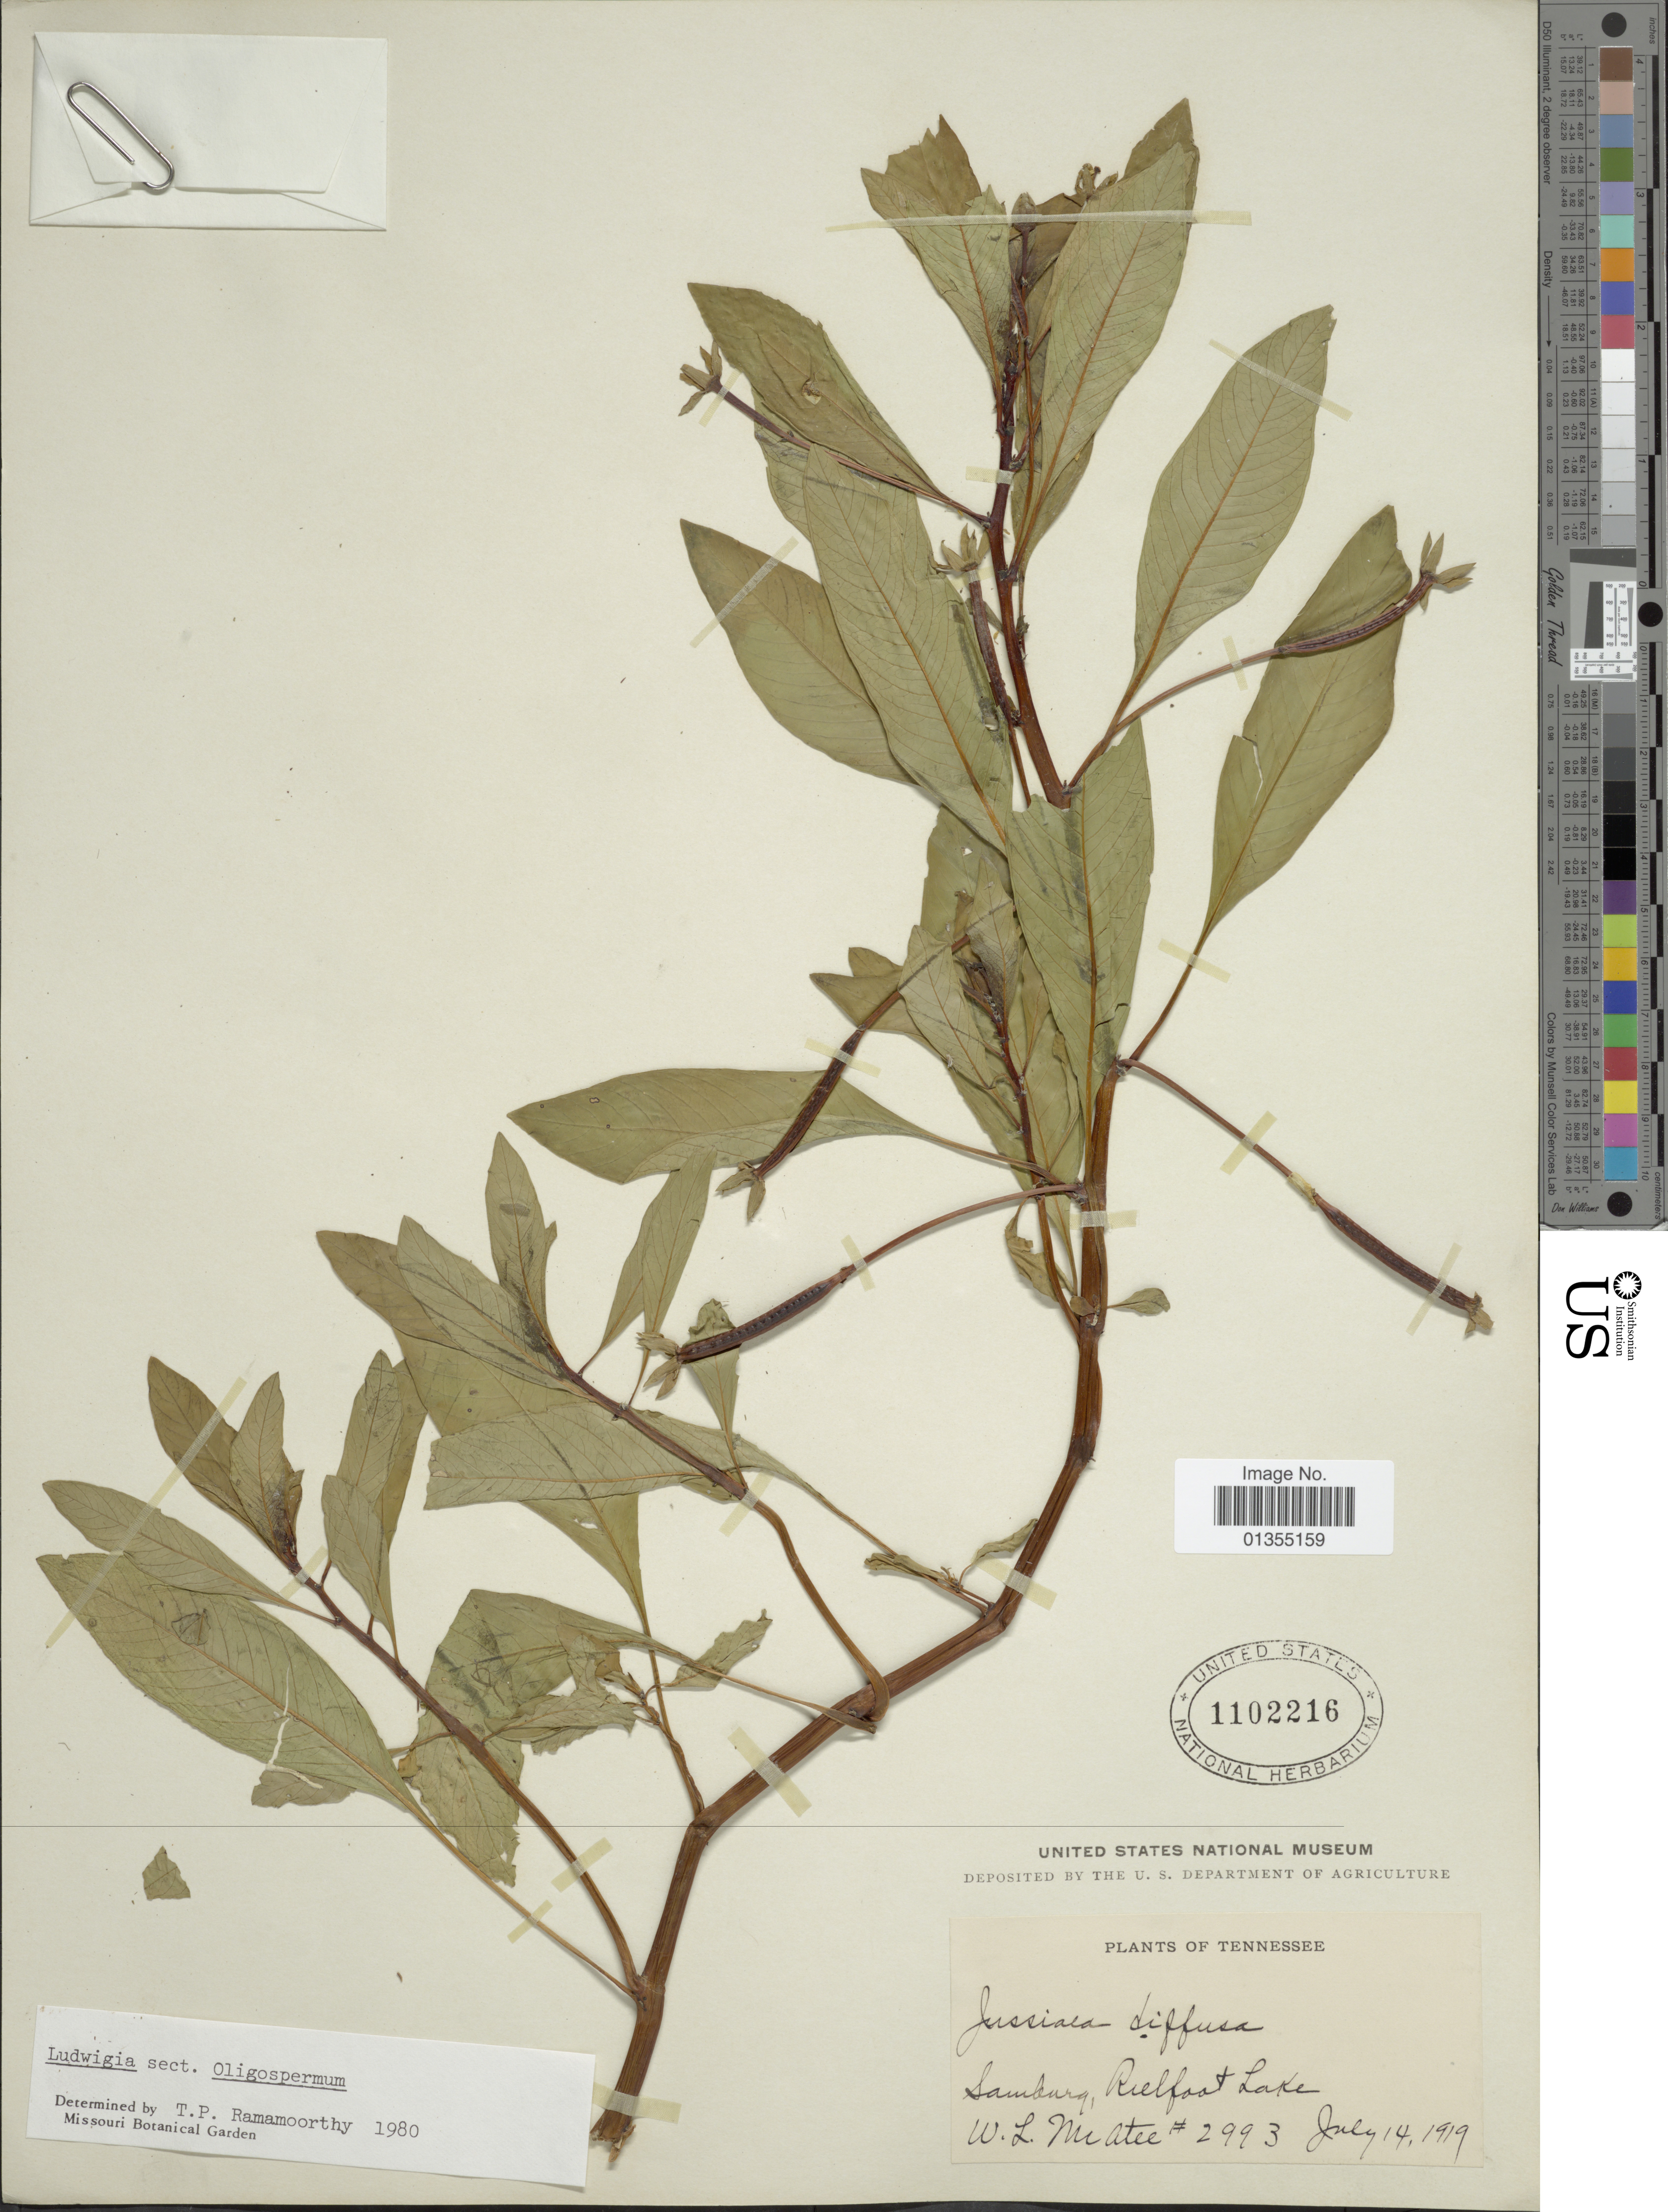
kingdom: Plantae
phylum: Tracheophyta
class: Magnoliopsida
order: Myrtales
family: Onagraceae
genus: Ludwigia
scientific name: Ludwigia stolonifera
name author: (Guill. & Perr.) P.H. Raven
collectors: W. McAtee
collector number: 2993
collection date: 1919-07-14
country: United States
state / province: Tennessee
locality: Samburg, Rielfoot Lake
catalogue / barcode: US 1102216